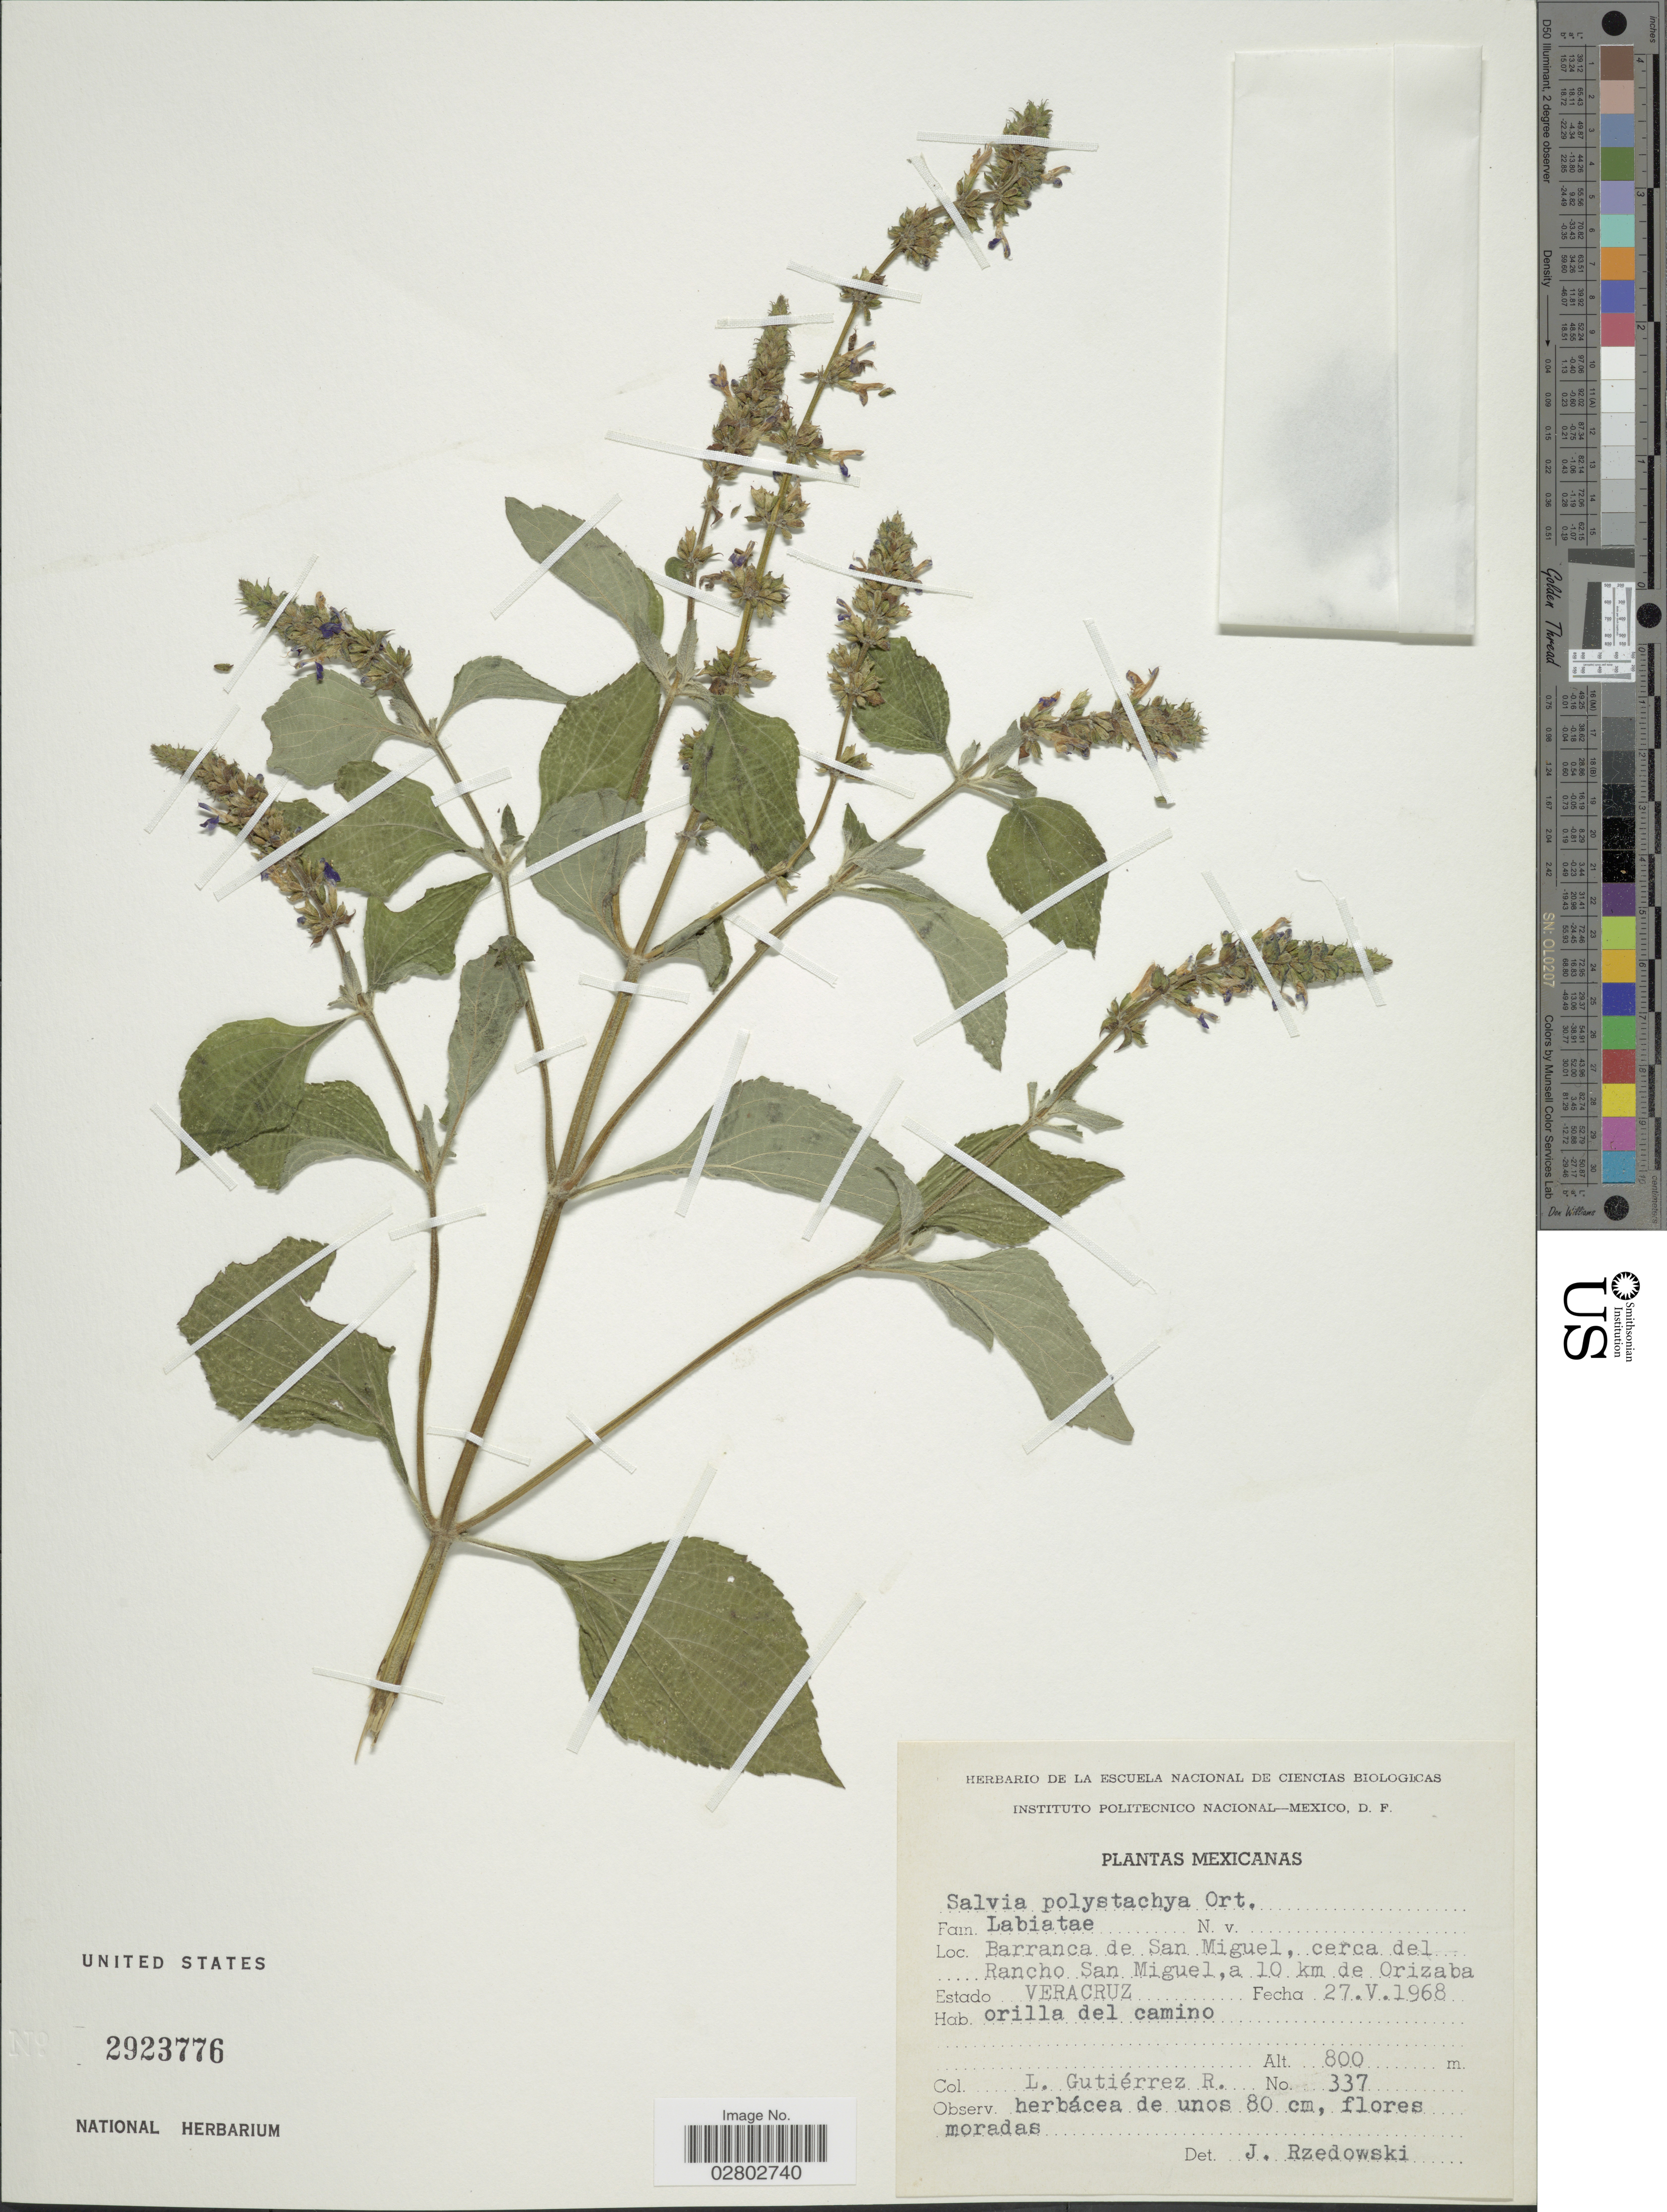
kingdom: Plantae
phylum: Tracheophyta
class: Magnoliopsida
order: Lamiales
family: Lamiaceae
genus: Salvia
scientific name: Salvia polystachya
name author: Cav.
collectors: L. Gutiérrez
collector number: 337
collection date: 1968-10-27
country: Mexico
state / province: Veracruz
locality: Barranca de San Miguel, cerca del Rancho San Miguel, a 10 km de Orizaba, Estado Veracruz.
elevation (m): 800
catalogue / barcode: US 2923776